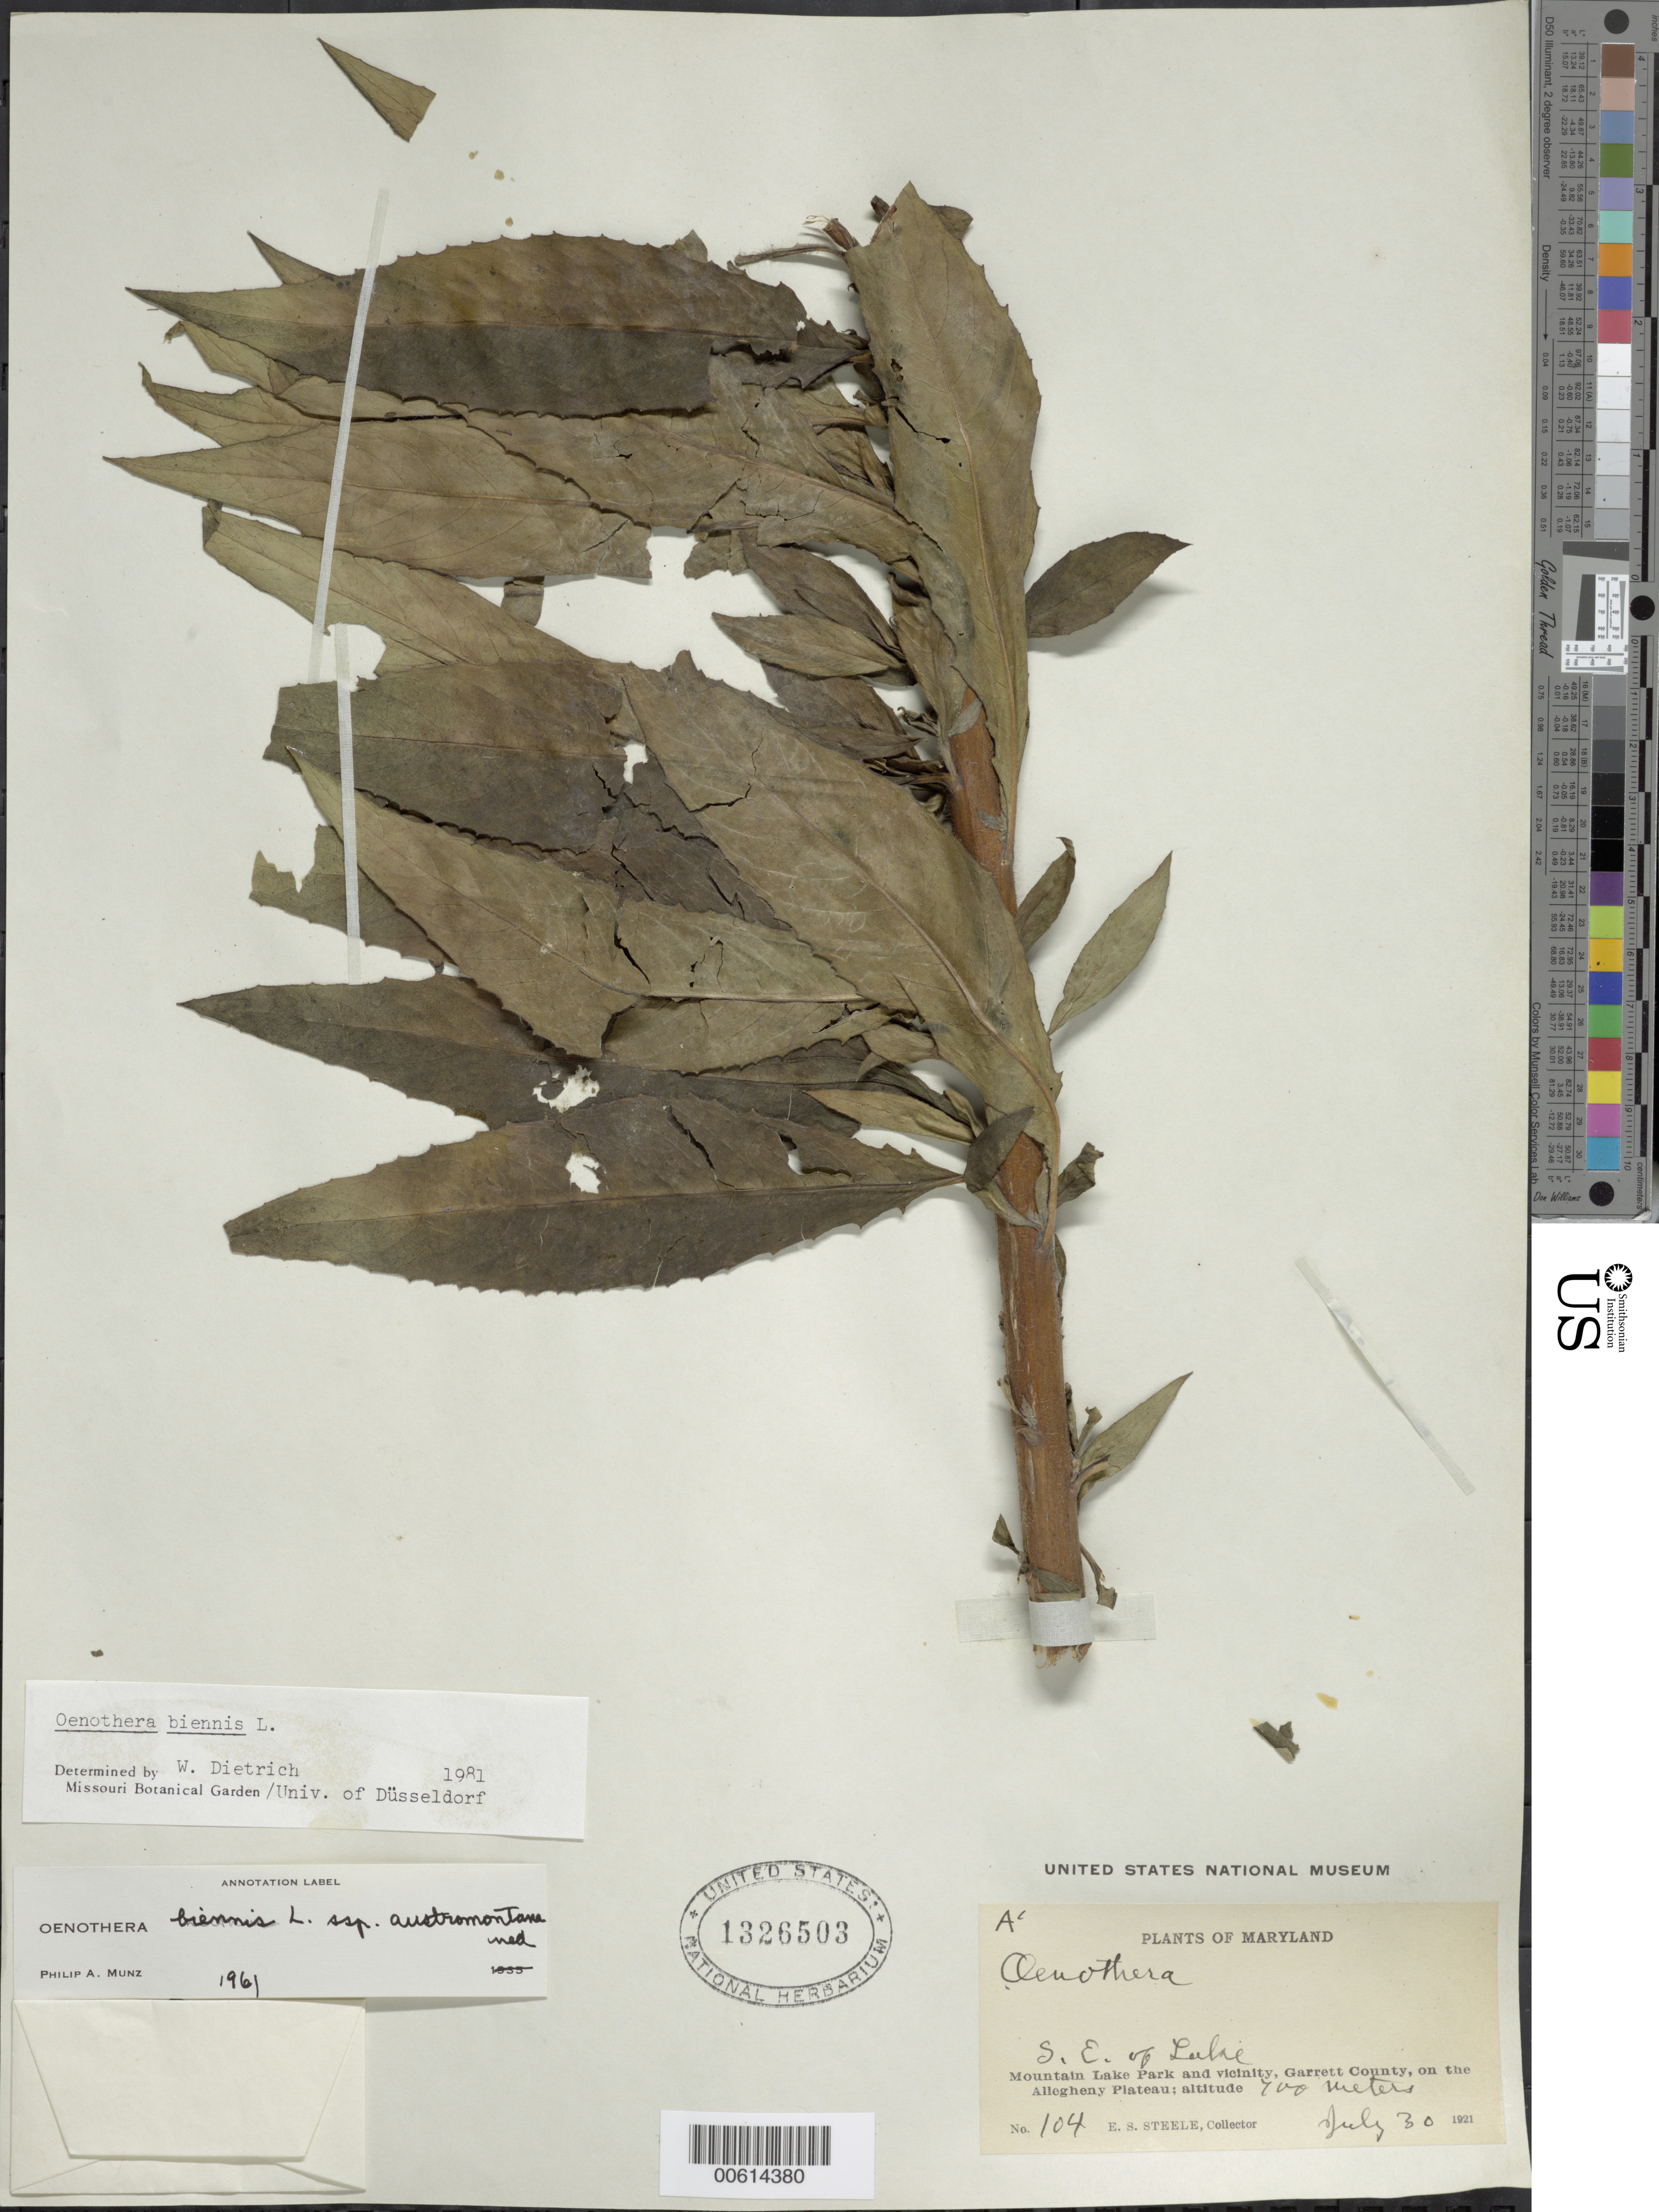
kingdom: Plantae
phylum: Tracheophyta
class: Magnoliopsida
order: Myrtales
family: Onagraceae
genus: Oenothera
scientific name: Oenothera biennis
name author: L.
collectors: E. Steele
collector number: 104 A'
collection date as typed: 30 Jul 1921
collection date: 1921-07-30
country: United States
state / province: Maryland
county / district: Garrett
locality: Mountain Lake Park, Allegheny Plateau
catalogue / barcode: US 1326503